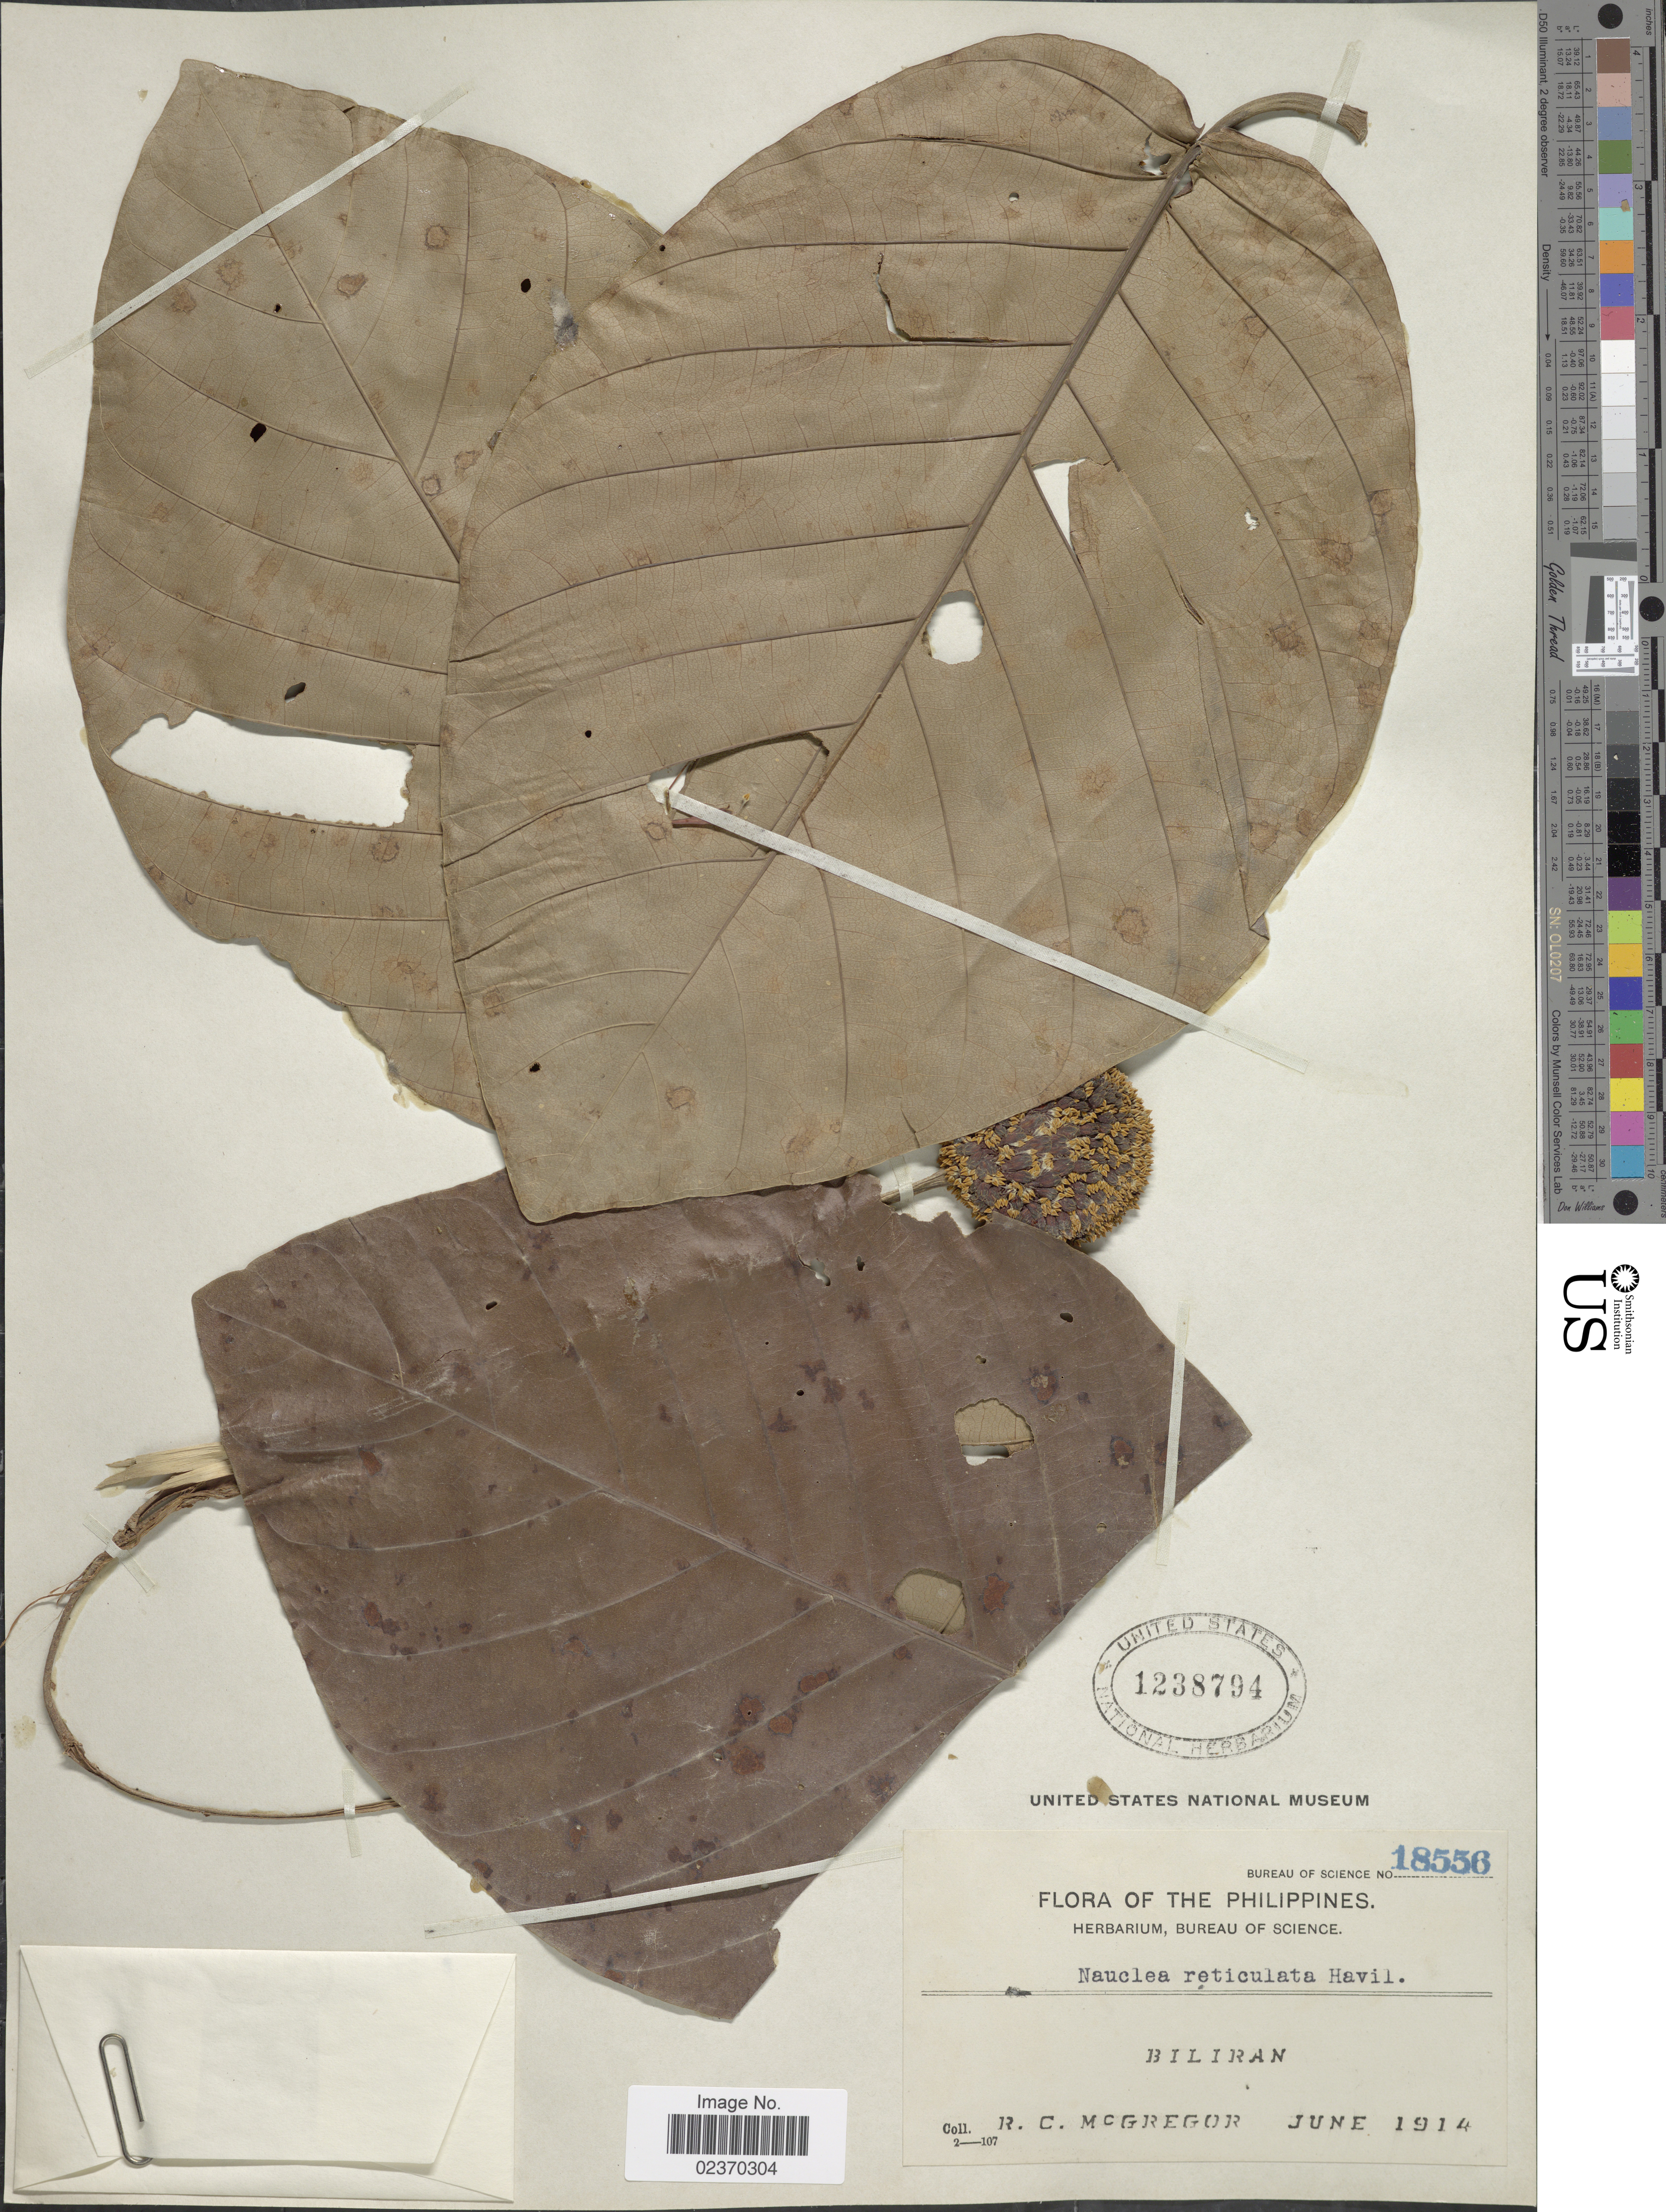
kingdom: Plantae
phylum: Tracheophyta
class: Magnoliopsida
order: Gentianales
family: Rubiaceae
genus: Neonauclea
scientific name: Neonauclea reticulata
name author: (Havil.) Merr.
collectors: R. C. McGregor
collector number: Bureau of Science 18556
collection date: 1914-06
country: Philippines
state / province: Eastern Visayas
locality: Biliran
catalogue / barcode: US 1238794